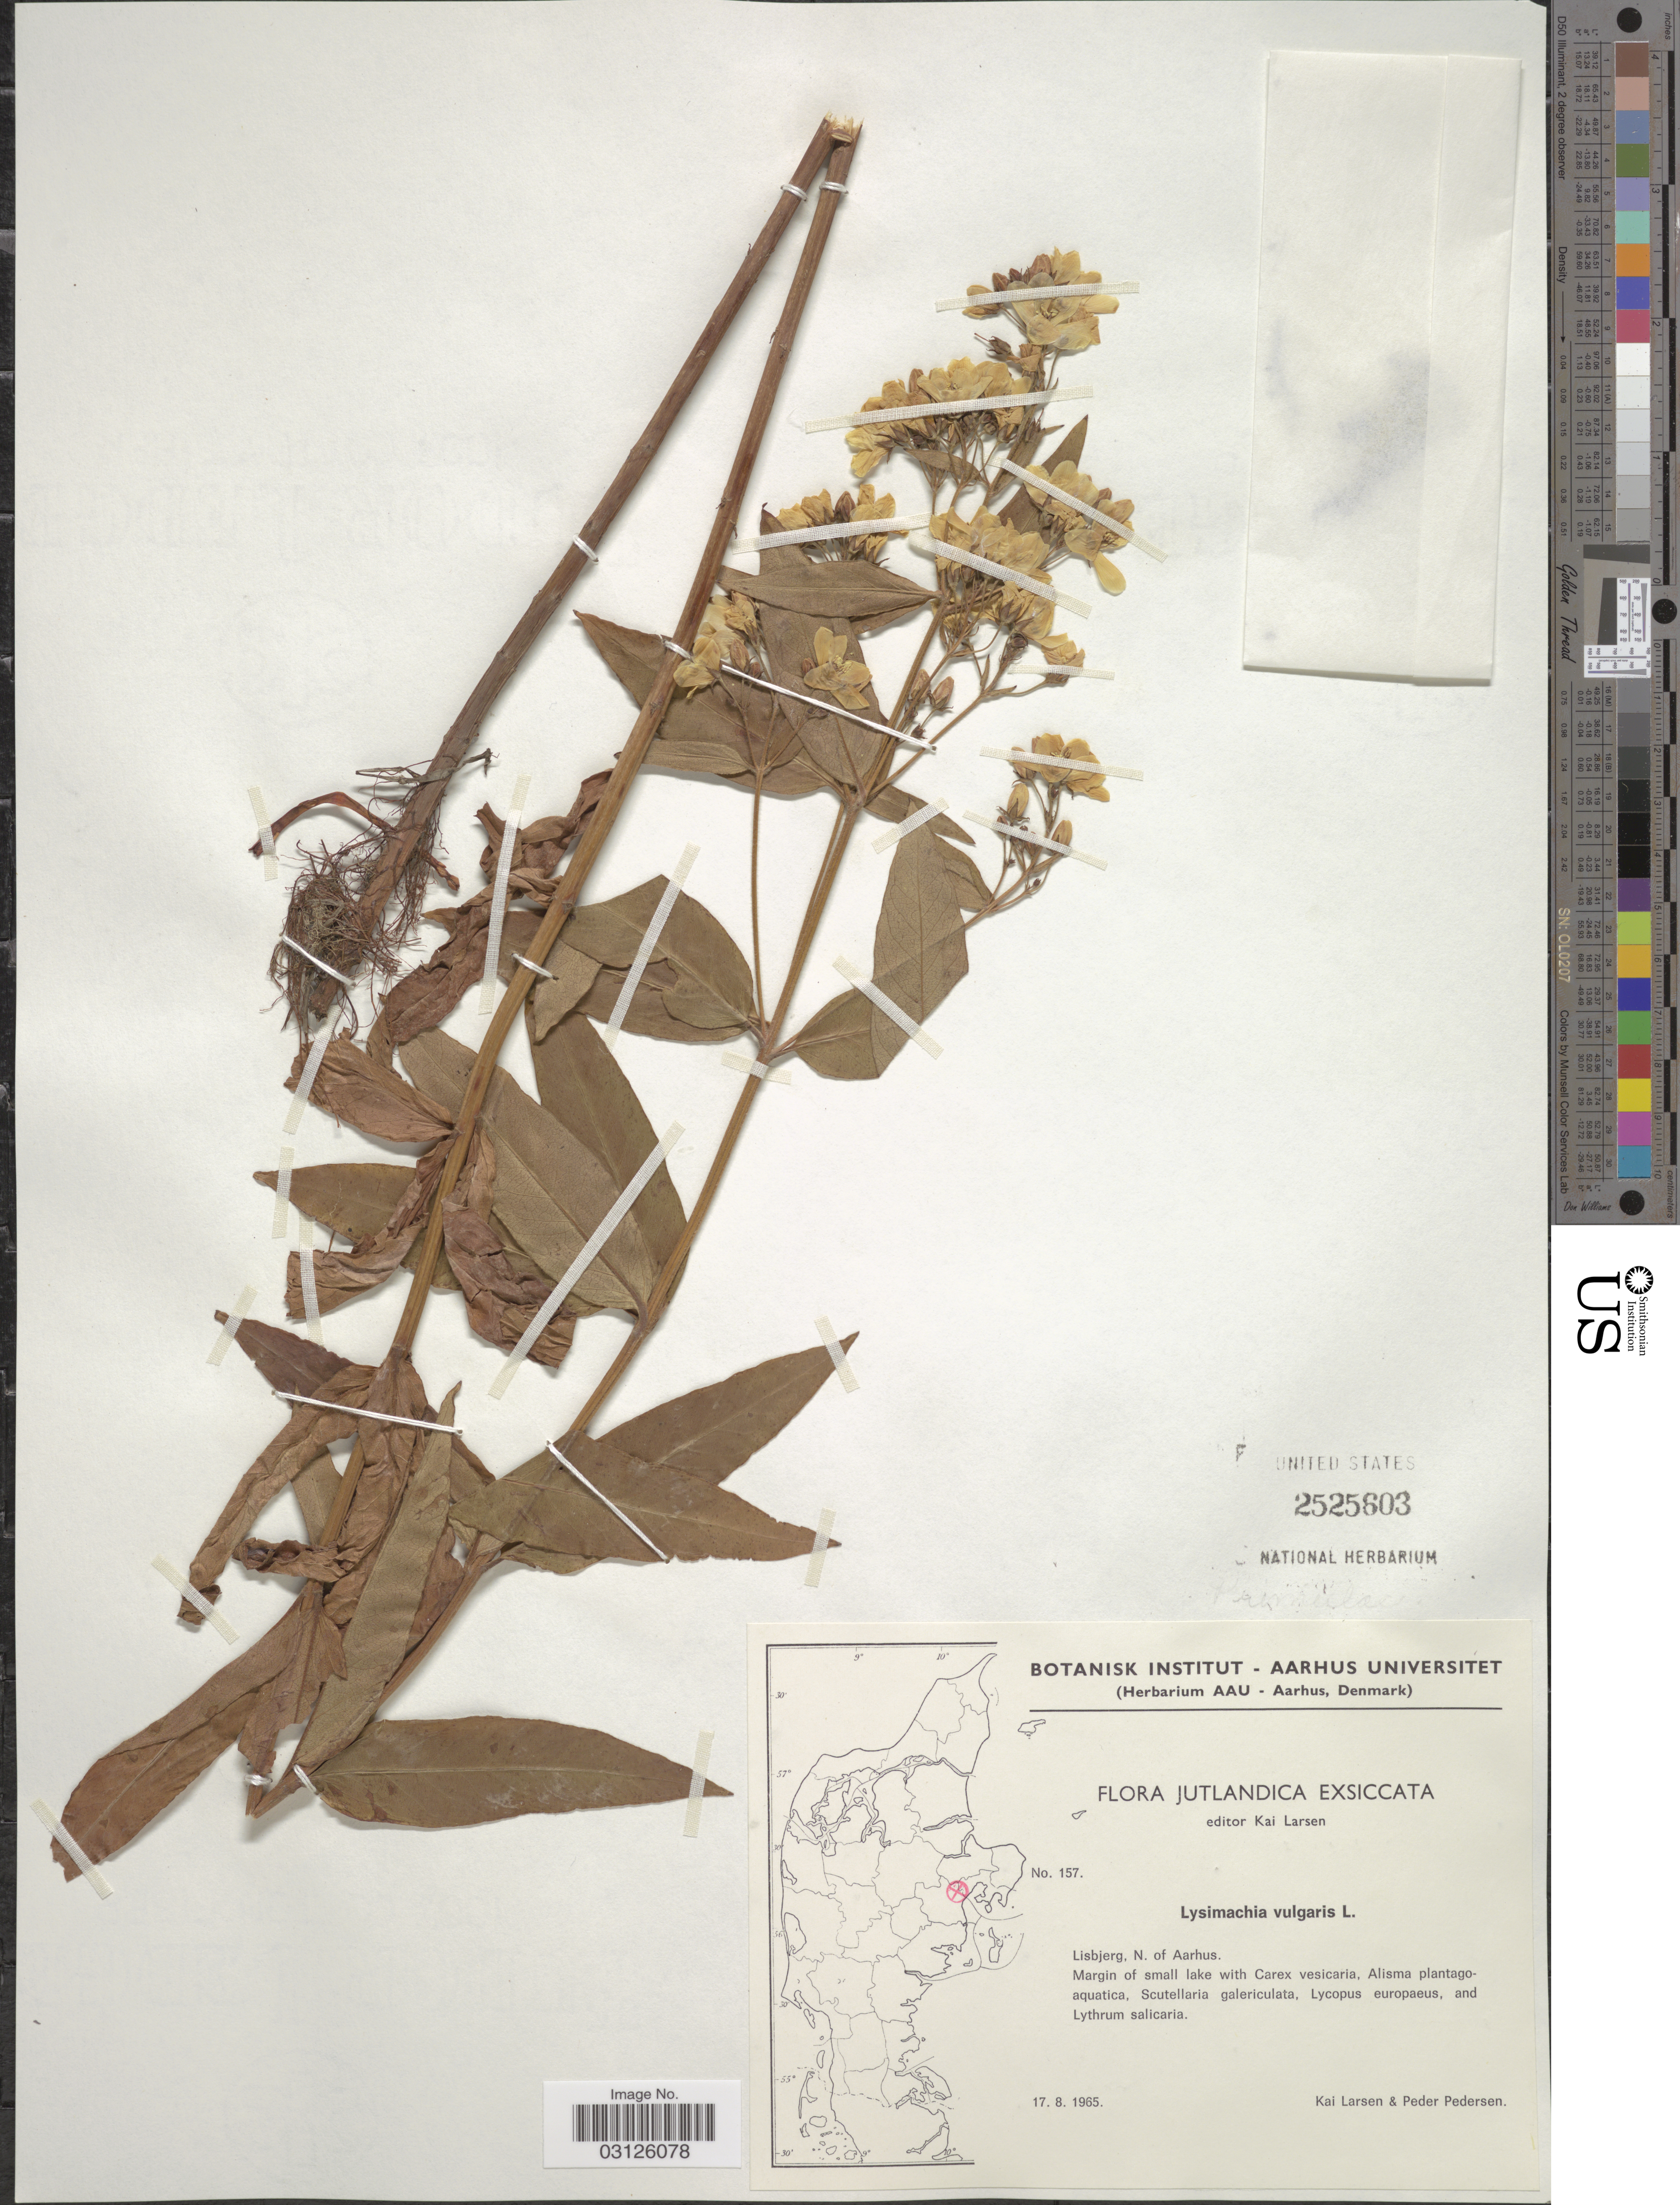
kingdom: Plantae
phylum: Tracheophyta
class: Magnoliopsida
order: Ericales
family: Primulaceae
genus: Lysimachia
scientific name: Lysimachia thyrsiflora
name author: L.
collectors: K. Larsen & P. Pedersen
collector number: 157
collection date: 1965-08-17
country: Denmark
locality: Jutlandica. Lisbjerg, N. of Aarhus.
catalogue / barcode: US 2525603